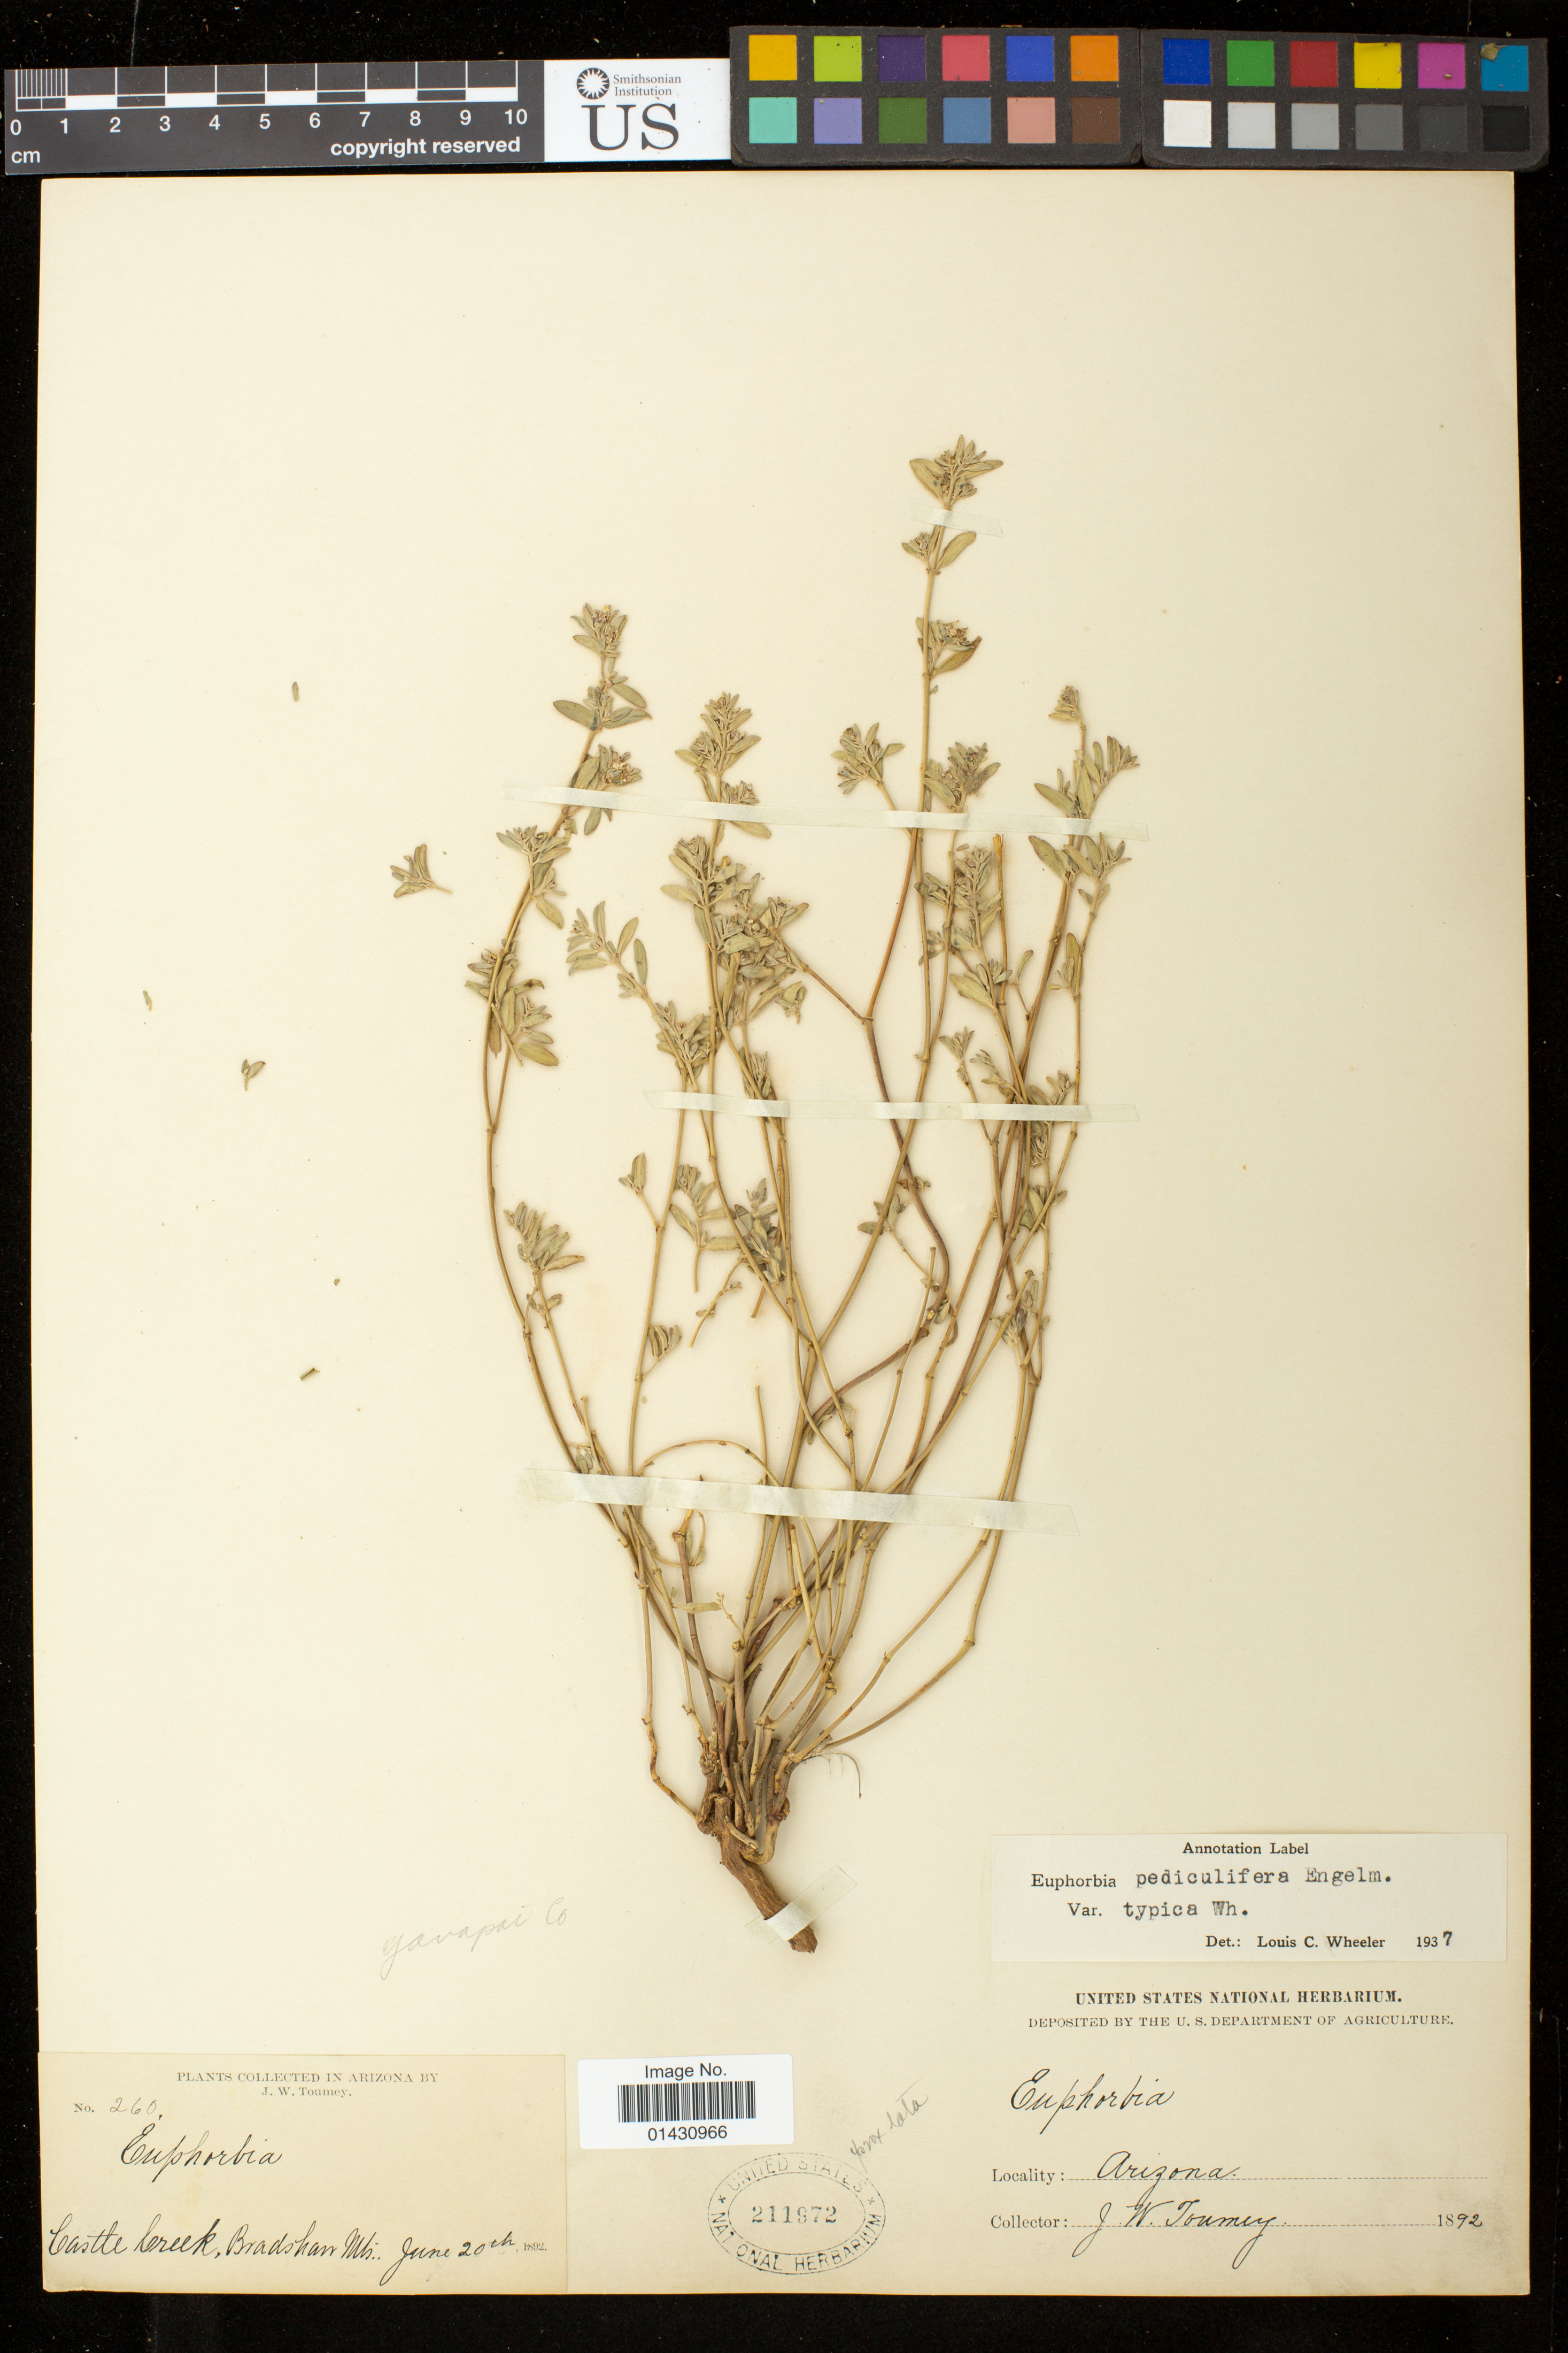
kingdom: Plantae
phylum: Tracheophyta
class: Magnoliopsida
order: Malpighiales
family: Euphorbiaceae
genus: Euphorbia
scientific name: Euphorbia pediculifera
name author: Engelm.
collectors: J. W. Toumey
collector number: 260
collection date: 1892-06-20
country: United States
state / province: Arizona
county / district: Yavapai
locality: Castle Creek, Bradshaw Mts.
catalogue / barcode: US 211972